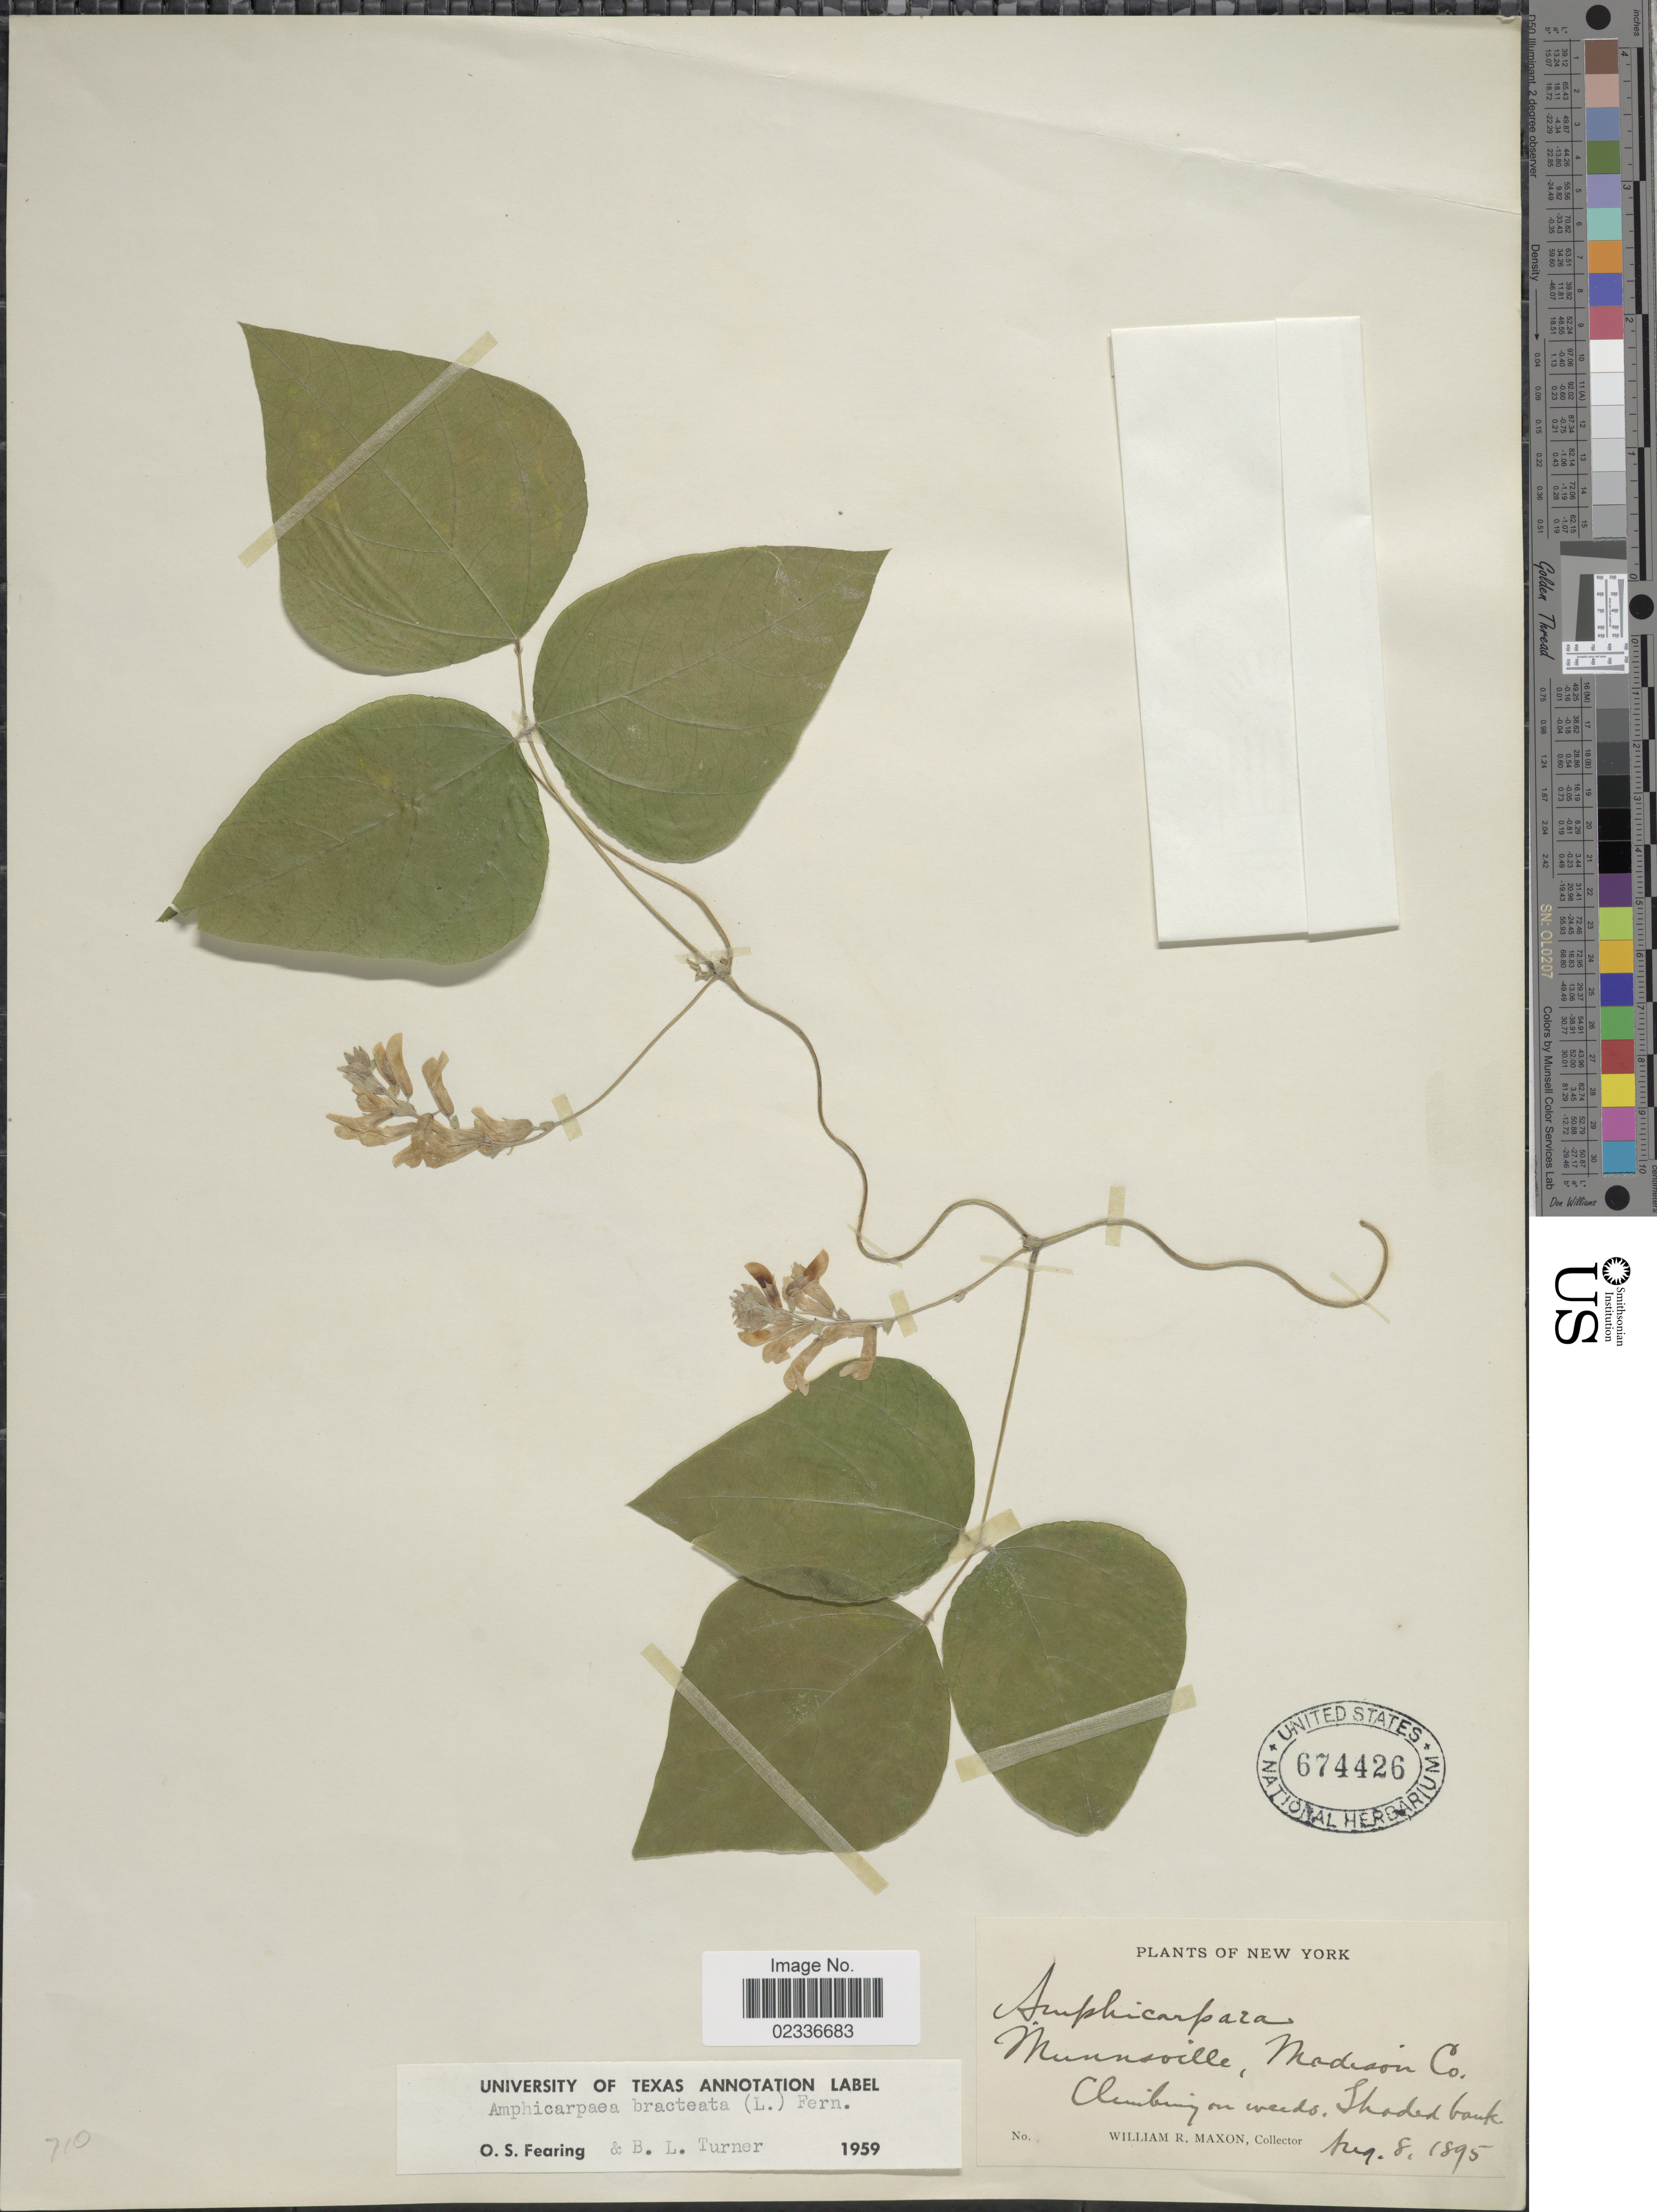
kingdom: Plantae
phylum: Tracheophyta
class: Magnoliopsida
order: Fabales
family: Fabaceae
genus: Amphicarpaea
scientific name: Amphicarpaea bracteata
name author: (L.) Fernald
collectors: W. R. Maxon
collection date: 1895-08-08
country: United States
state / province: New York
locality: Munnsville, Madison, climbing on weeds, Shaded bank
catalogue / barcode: US 674426